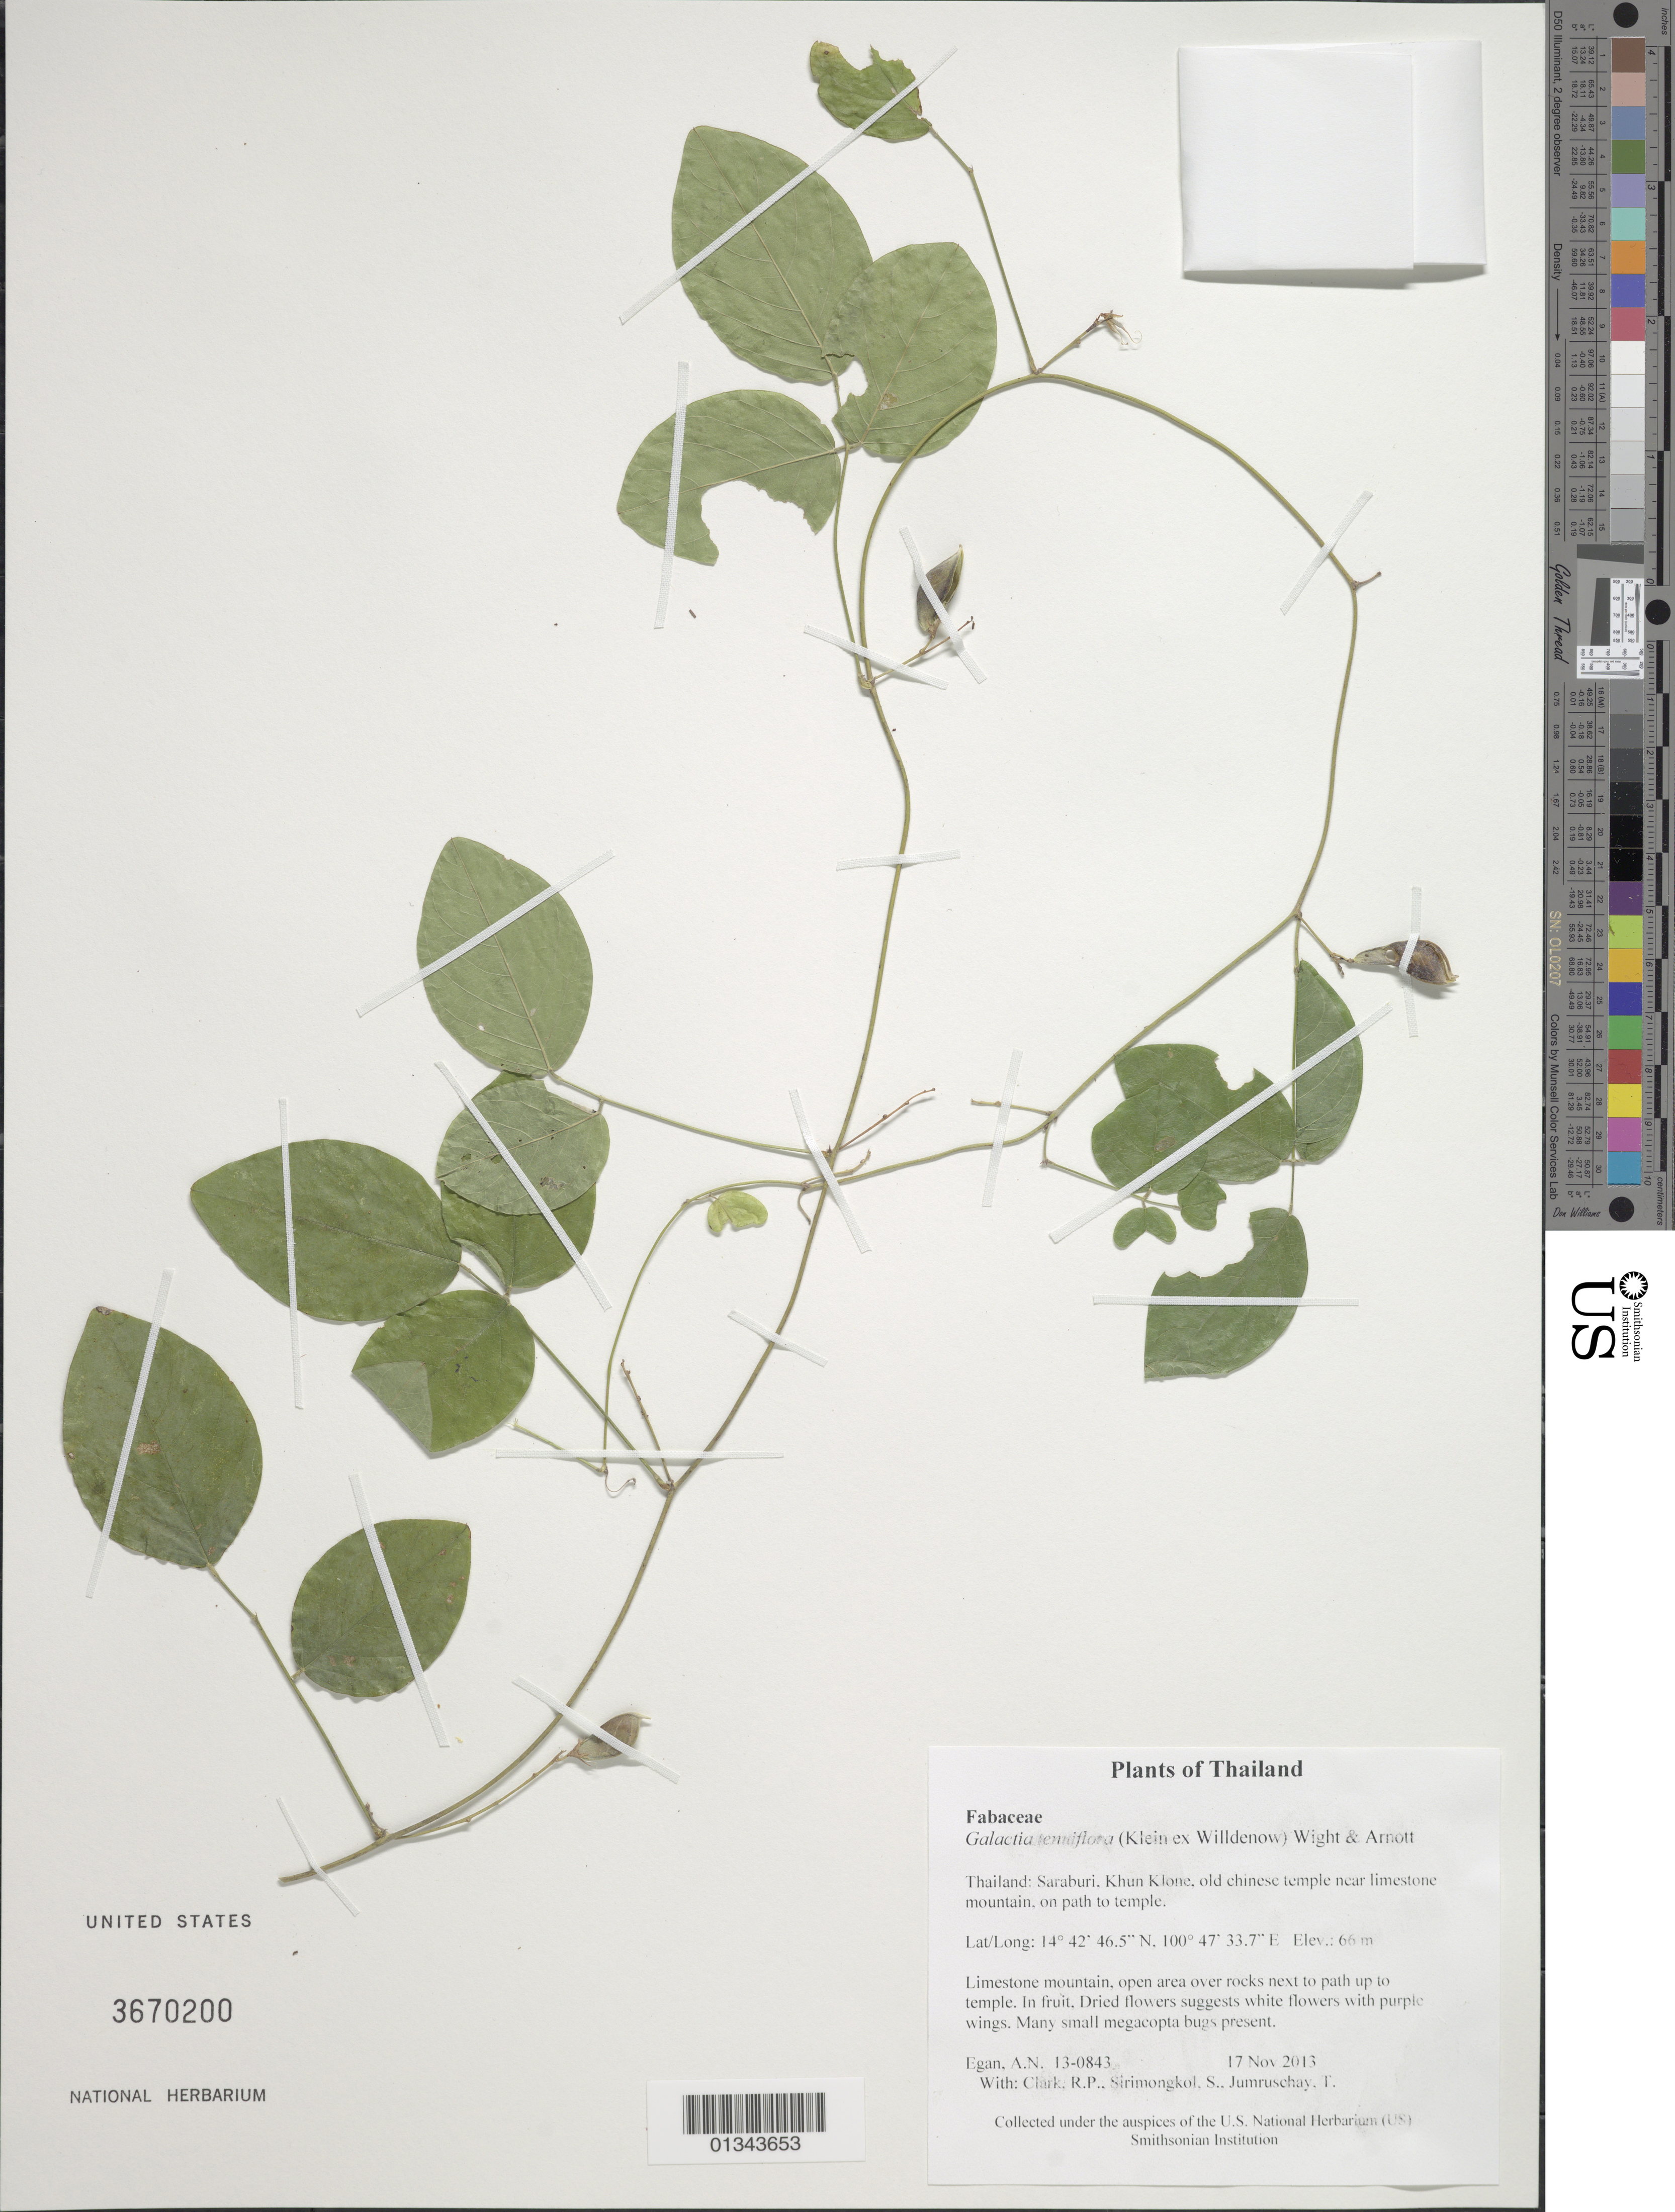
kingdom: Plantae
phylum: Tracheophyta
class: Magnoliopsida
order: Fabales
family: Fabaceae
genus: Galactia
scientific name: Galactia tenuiflora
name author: (J.G. Klein ex Willd.) Wight & Arn.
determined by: Egan, Ashley N., (US), Smithsonian Institution - National Museum of Natural History (UNITED STATES)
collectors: A. N. Egan, R. P. Clark, S. Sirimongkol & T. Jumruschay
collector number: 13-0843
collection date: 2013-11-17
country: Thailand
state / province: Saraburi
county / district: Phra Phutthabat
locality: Khun Klone, old chinese temple near limestone mountain, on path to temple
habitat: Limestone mountain, open area over rocks next to path up to temple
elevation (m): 66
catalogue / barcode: US 3670200